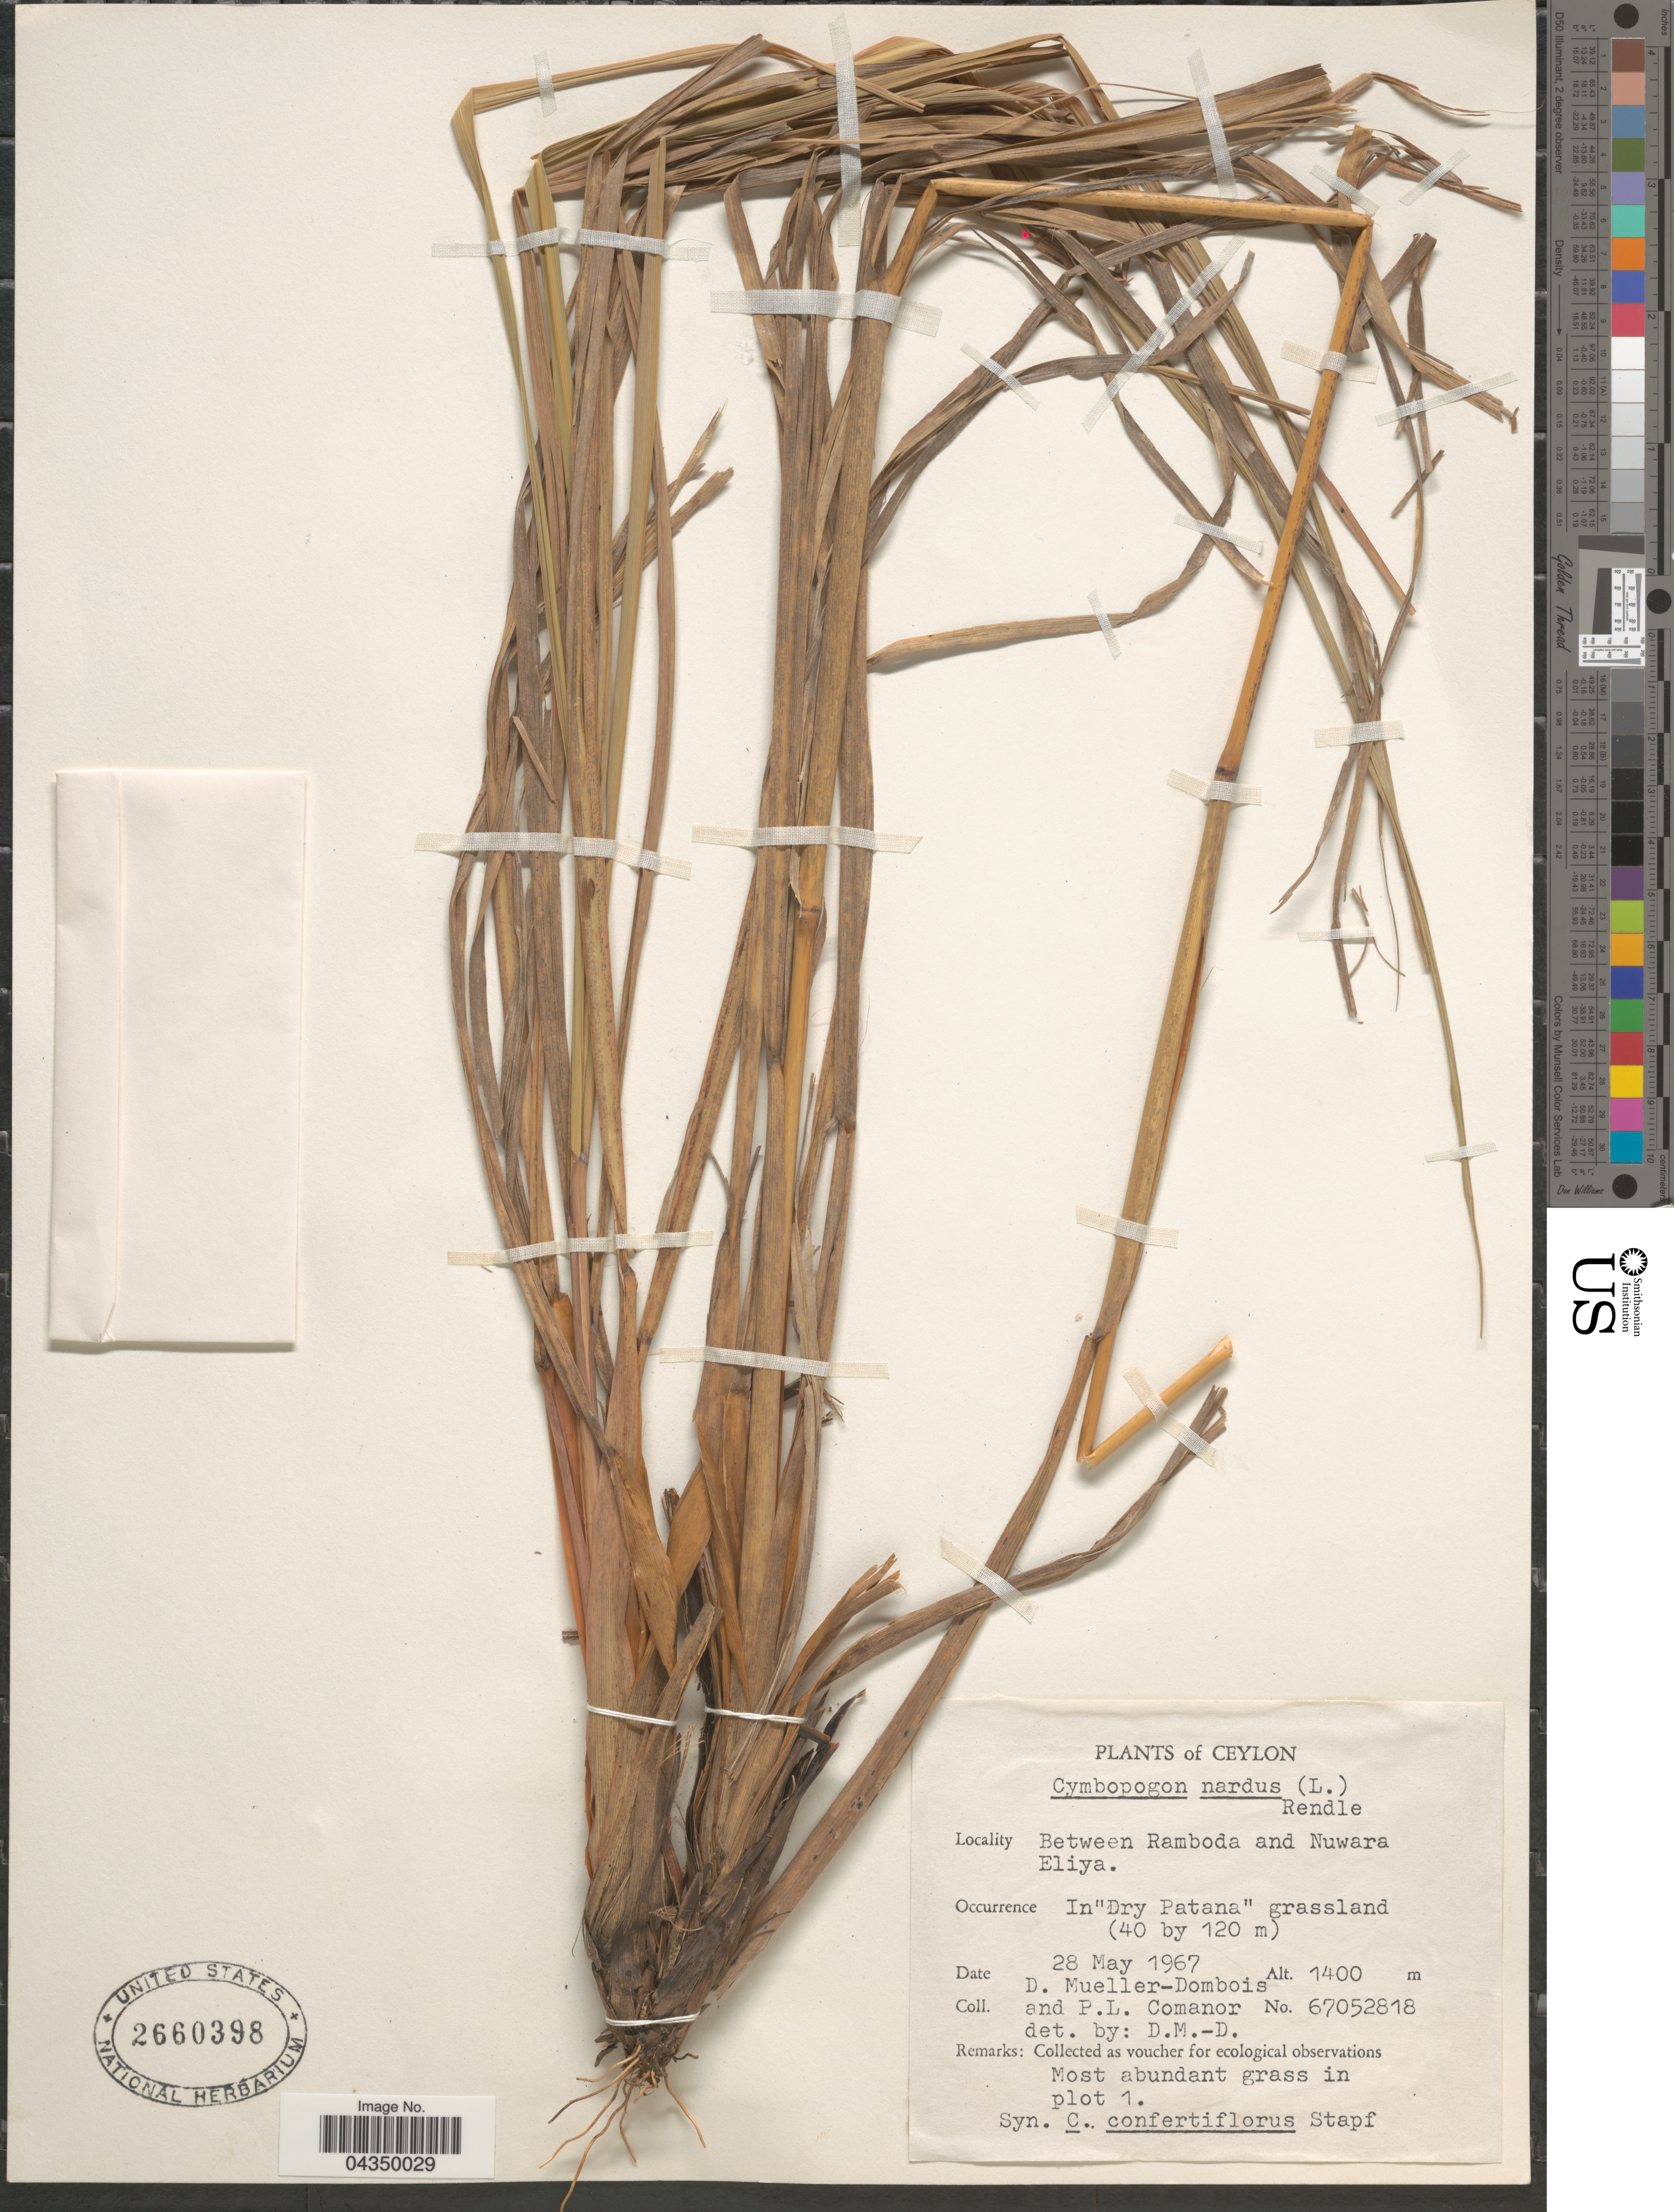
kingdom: Plantae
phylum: Tracheophyta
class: Liliopsida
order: Poales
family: Poaceae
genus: Cymbopogon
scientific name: Cymbopogon nardus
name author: (L.) Rendle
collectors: D. Mueller-Dombois & P. Comanor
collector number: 67052818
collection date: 1967-05-28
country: Sri Lanka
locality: Ceylon. Between Ramboda and Nuwara.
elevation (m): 1400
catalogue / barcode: US 2660398